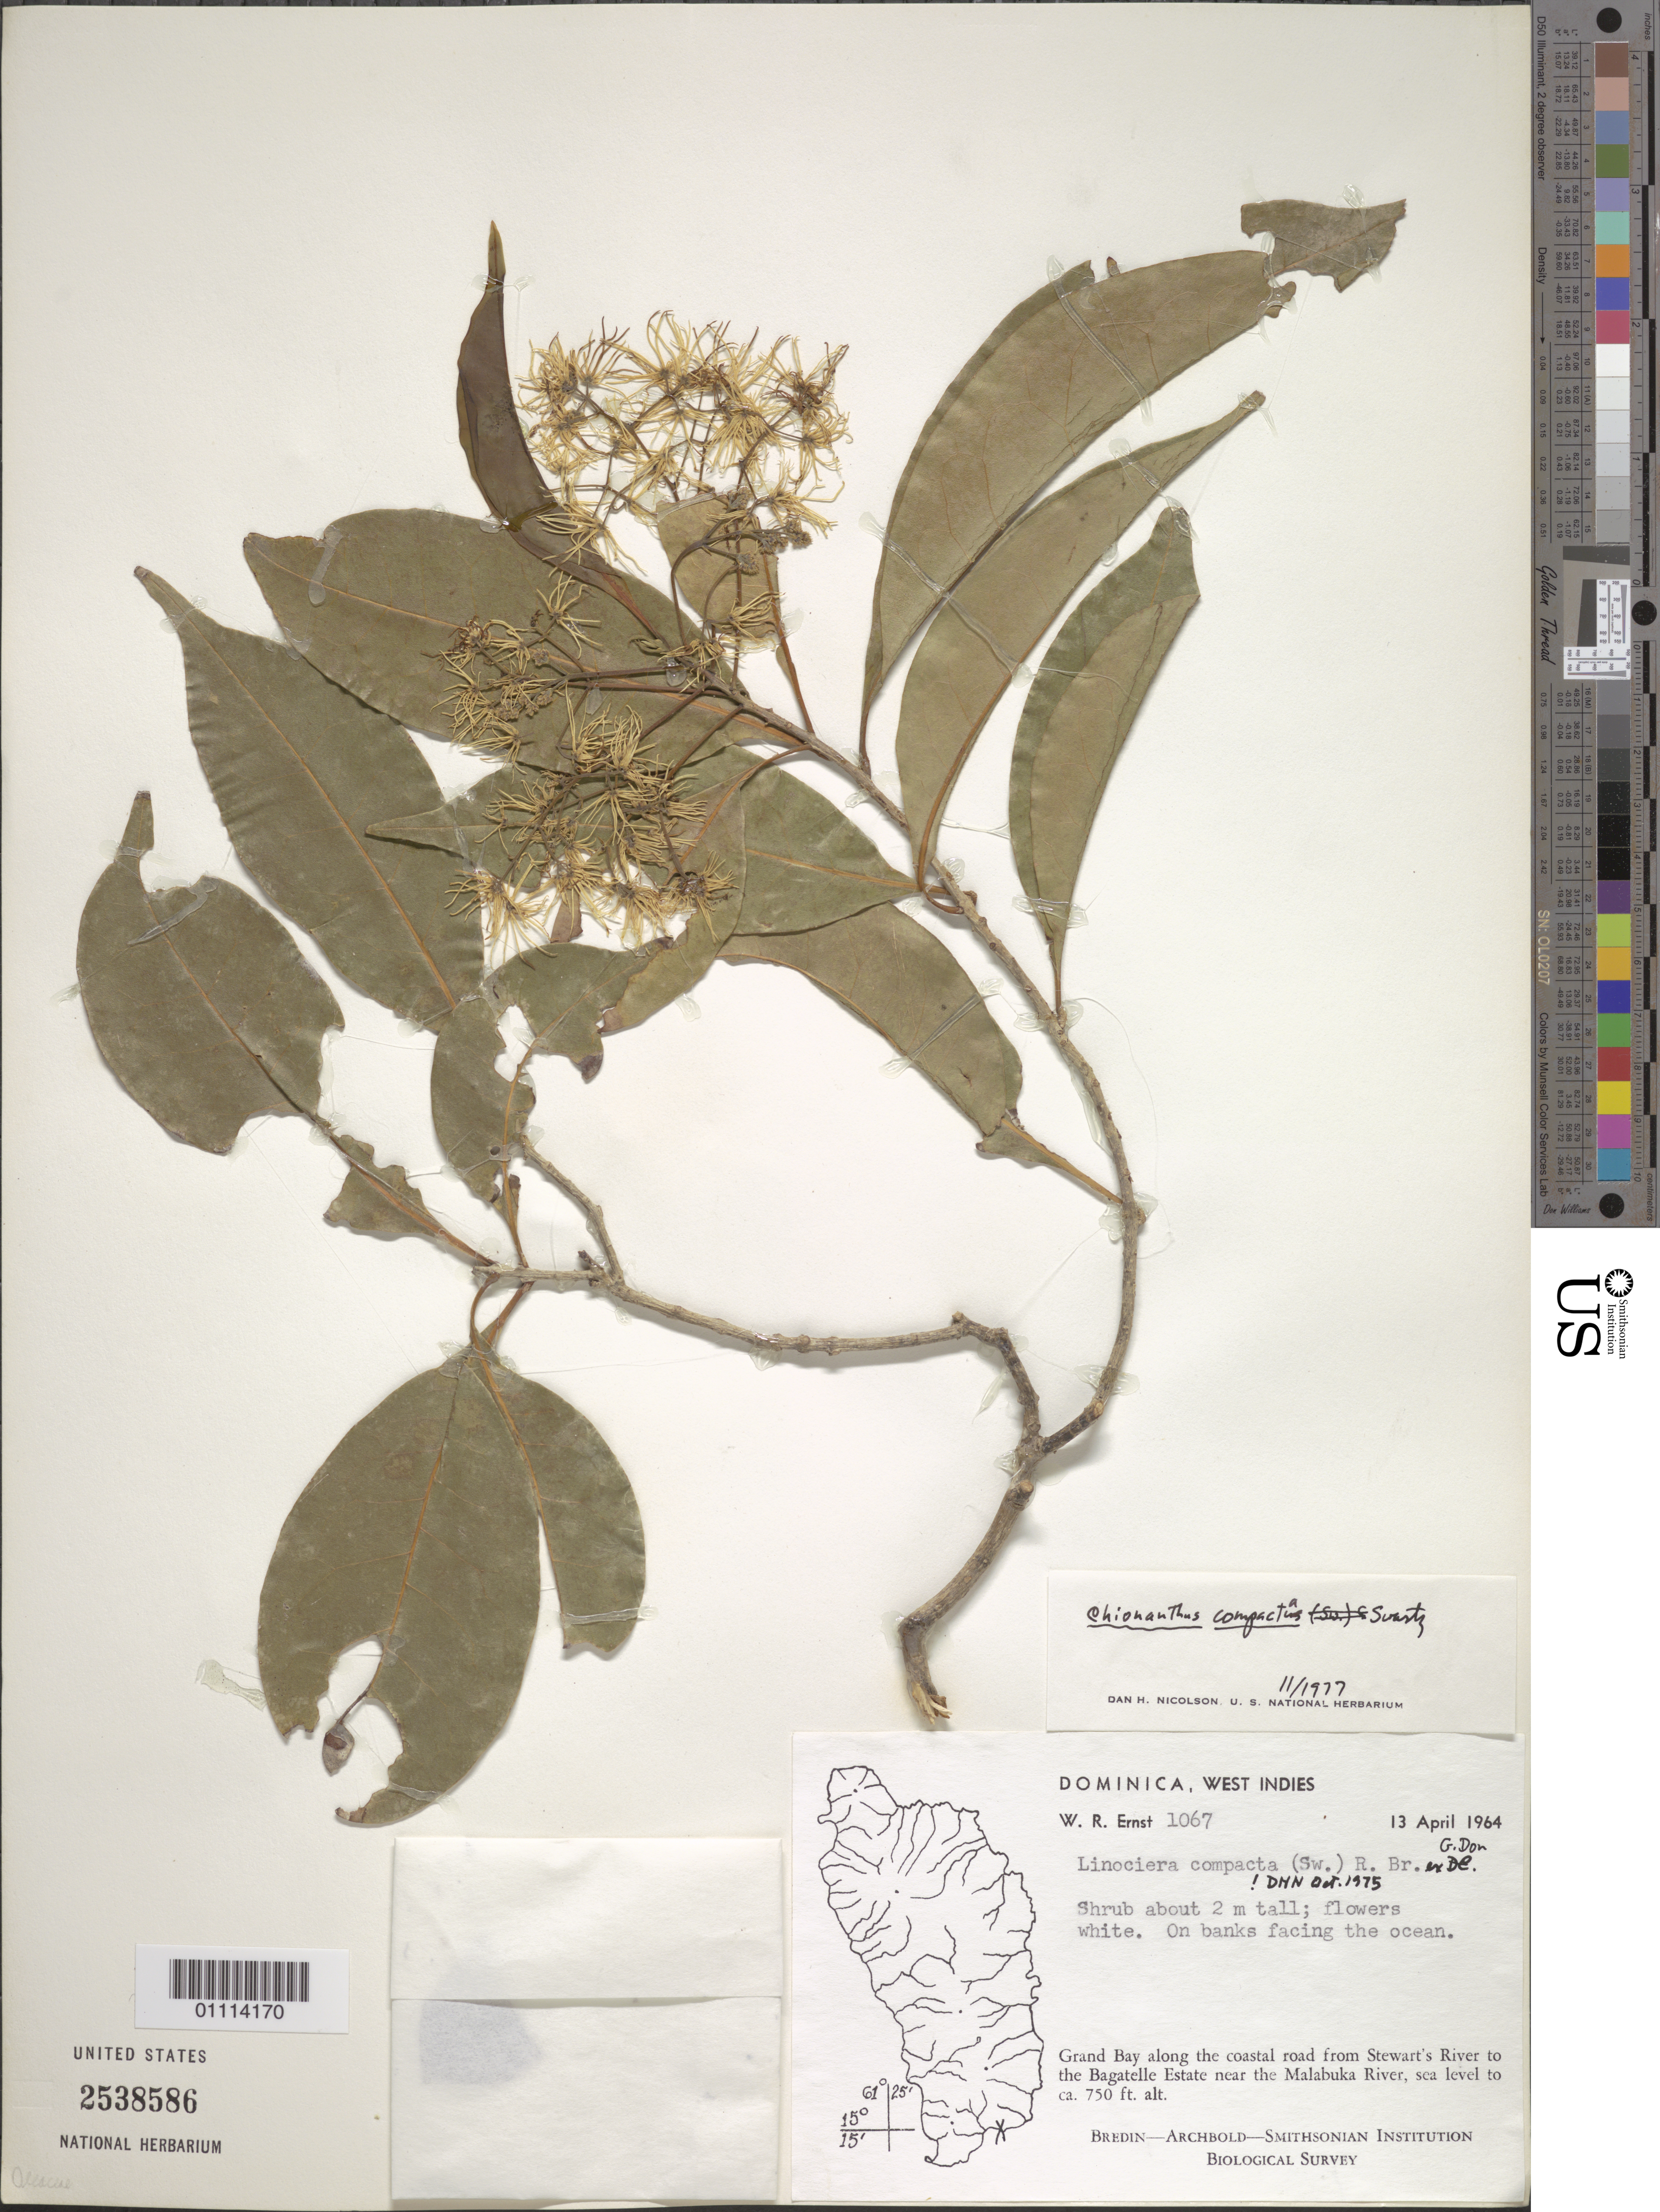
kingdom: Plantae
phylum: Tracheophyta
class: Magnoliopsida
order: Lamiales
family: Oleaceae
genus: Chionanthus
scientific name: Chionanthus compactus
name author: Sw.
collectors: W. R. Ernst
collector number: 1067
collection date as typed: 13 Apr 1964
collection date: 1964-04-13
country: Dominica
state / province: St. Patrick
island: Dominica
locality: Grand Bay along the coastal road from Stewart's River to the Bagtelle Estate near the Malbuka River.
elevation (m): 0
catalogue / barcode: US 2538586